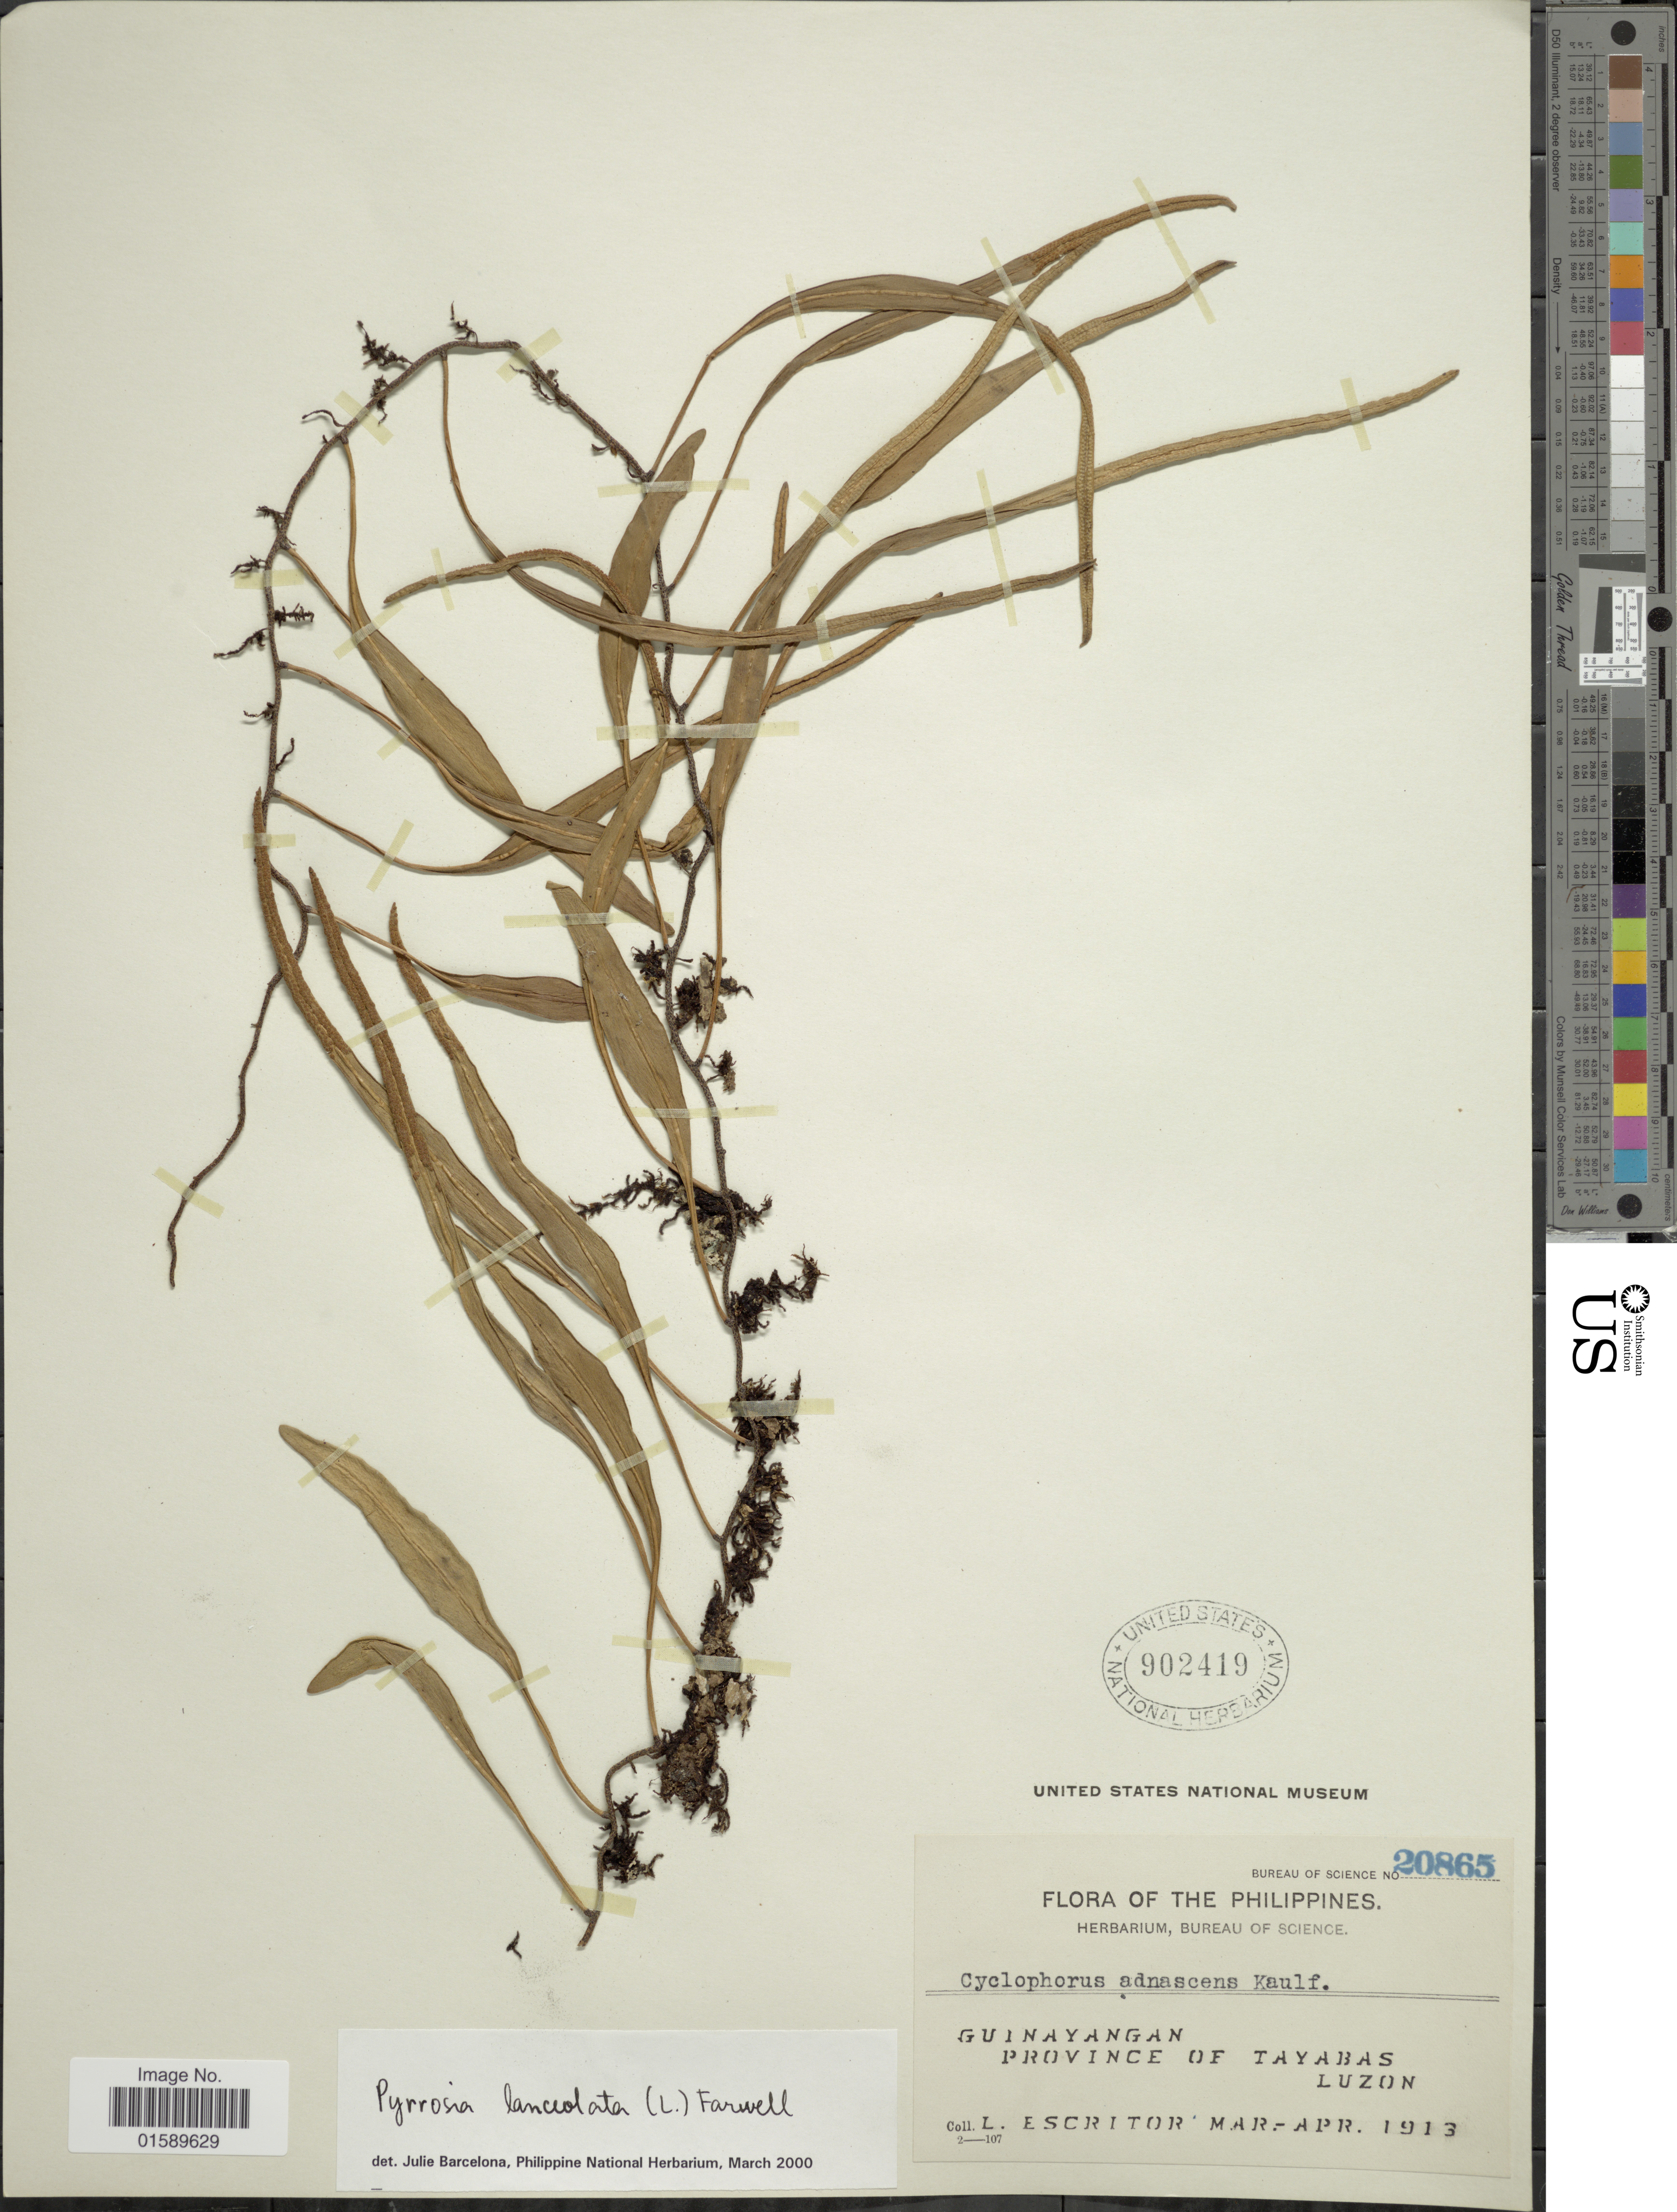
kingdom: Plantae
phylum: Tracheophyta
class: Polypodiopsida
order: Polypodiales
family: Polypodiaceae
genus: Pyrrosia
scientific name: Pyrrosia lanceolata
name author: (L.) Farw.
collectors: L. Escritor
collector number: Bureau of science 20865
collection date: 1913-03/1913-04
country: Philippines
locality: Guinayangan, Province of Tayabas, Luzon.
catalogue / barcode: US 902419